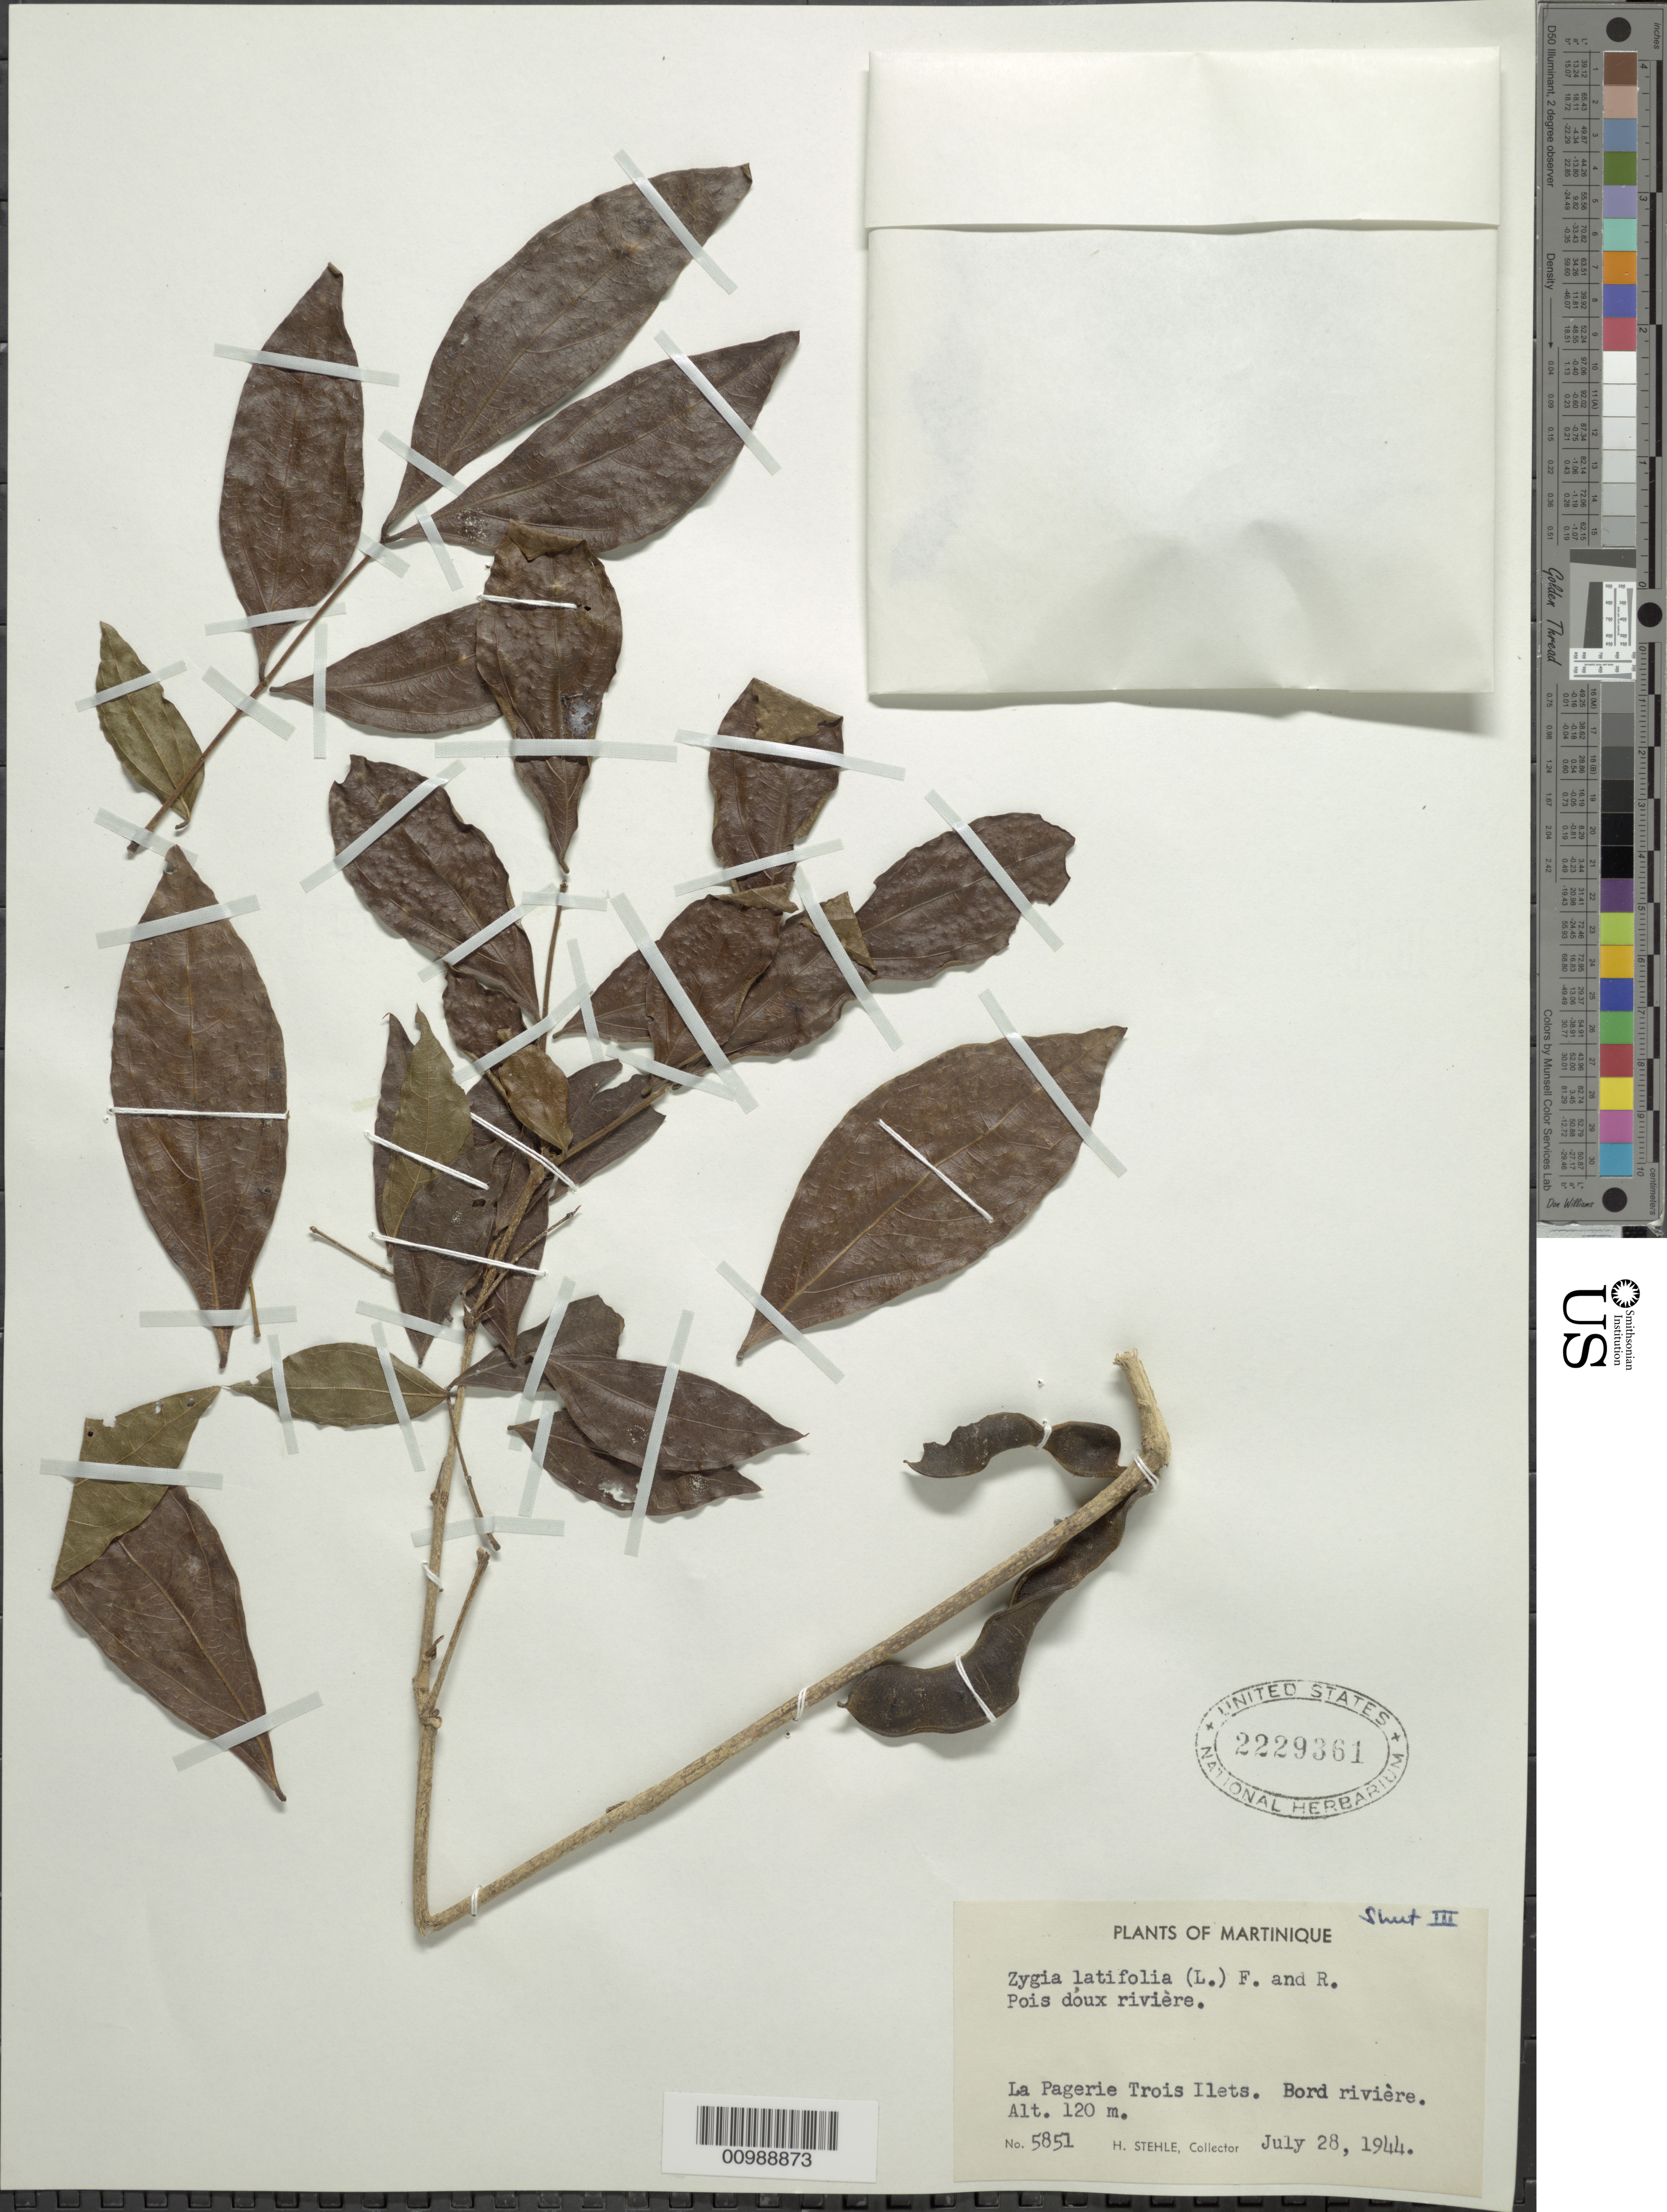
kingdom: Plantae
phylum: Tracheophyta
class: Magnoliopsida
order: Fabales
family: Fabaceae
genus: Zygia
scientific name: Zygia latifolia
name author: (L.) Fawc. & Rendle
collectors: H. Stehlé & M. Stehlé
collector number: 5851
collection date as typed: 28 Jul 1944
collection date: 1944-07-28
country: Martinique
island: Martinique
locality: La Pagerie Trois Islets, Bord River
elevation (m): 120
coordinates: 0 N, 0 E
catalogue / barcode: US 2229361